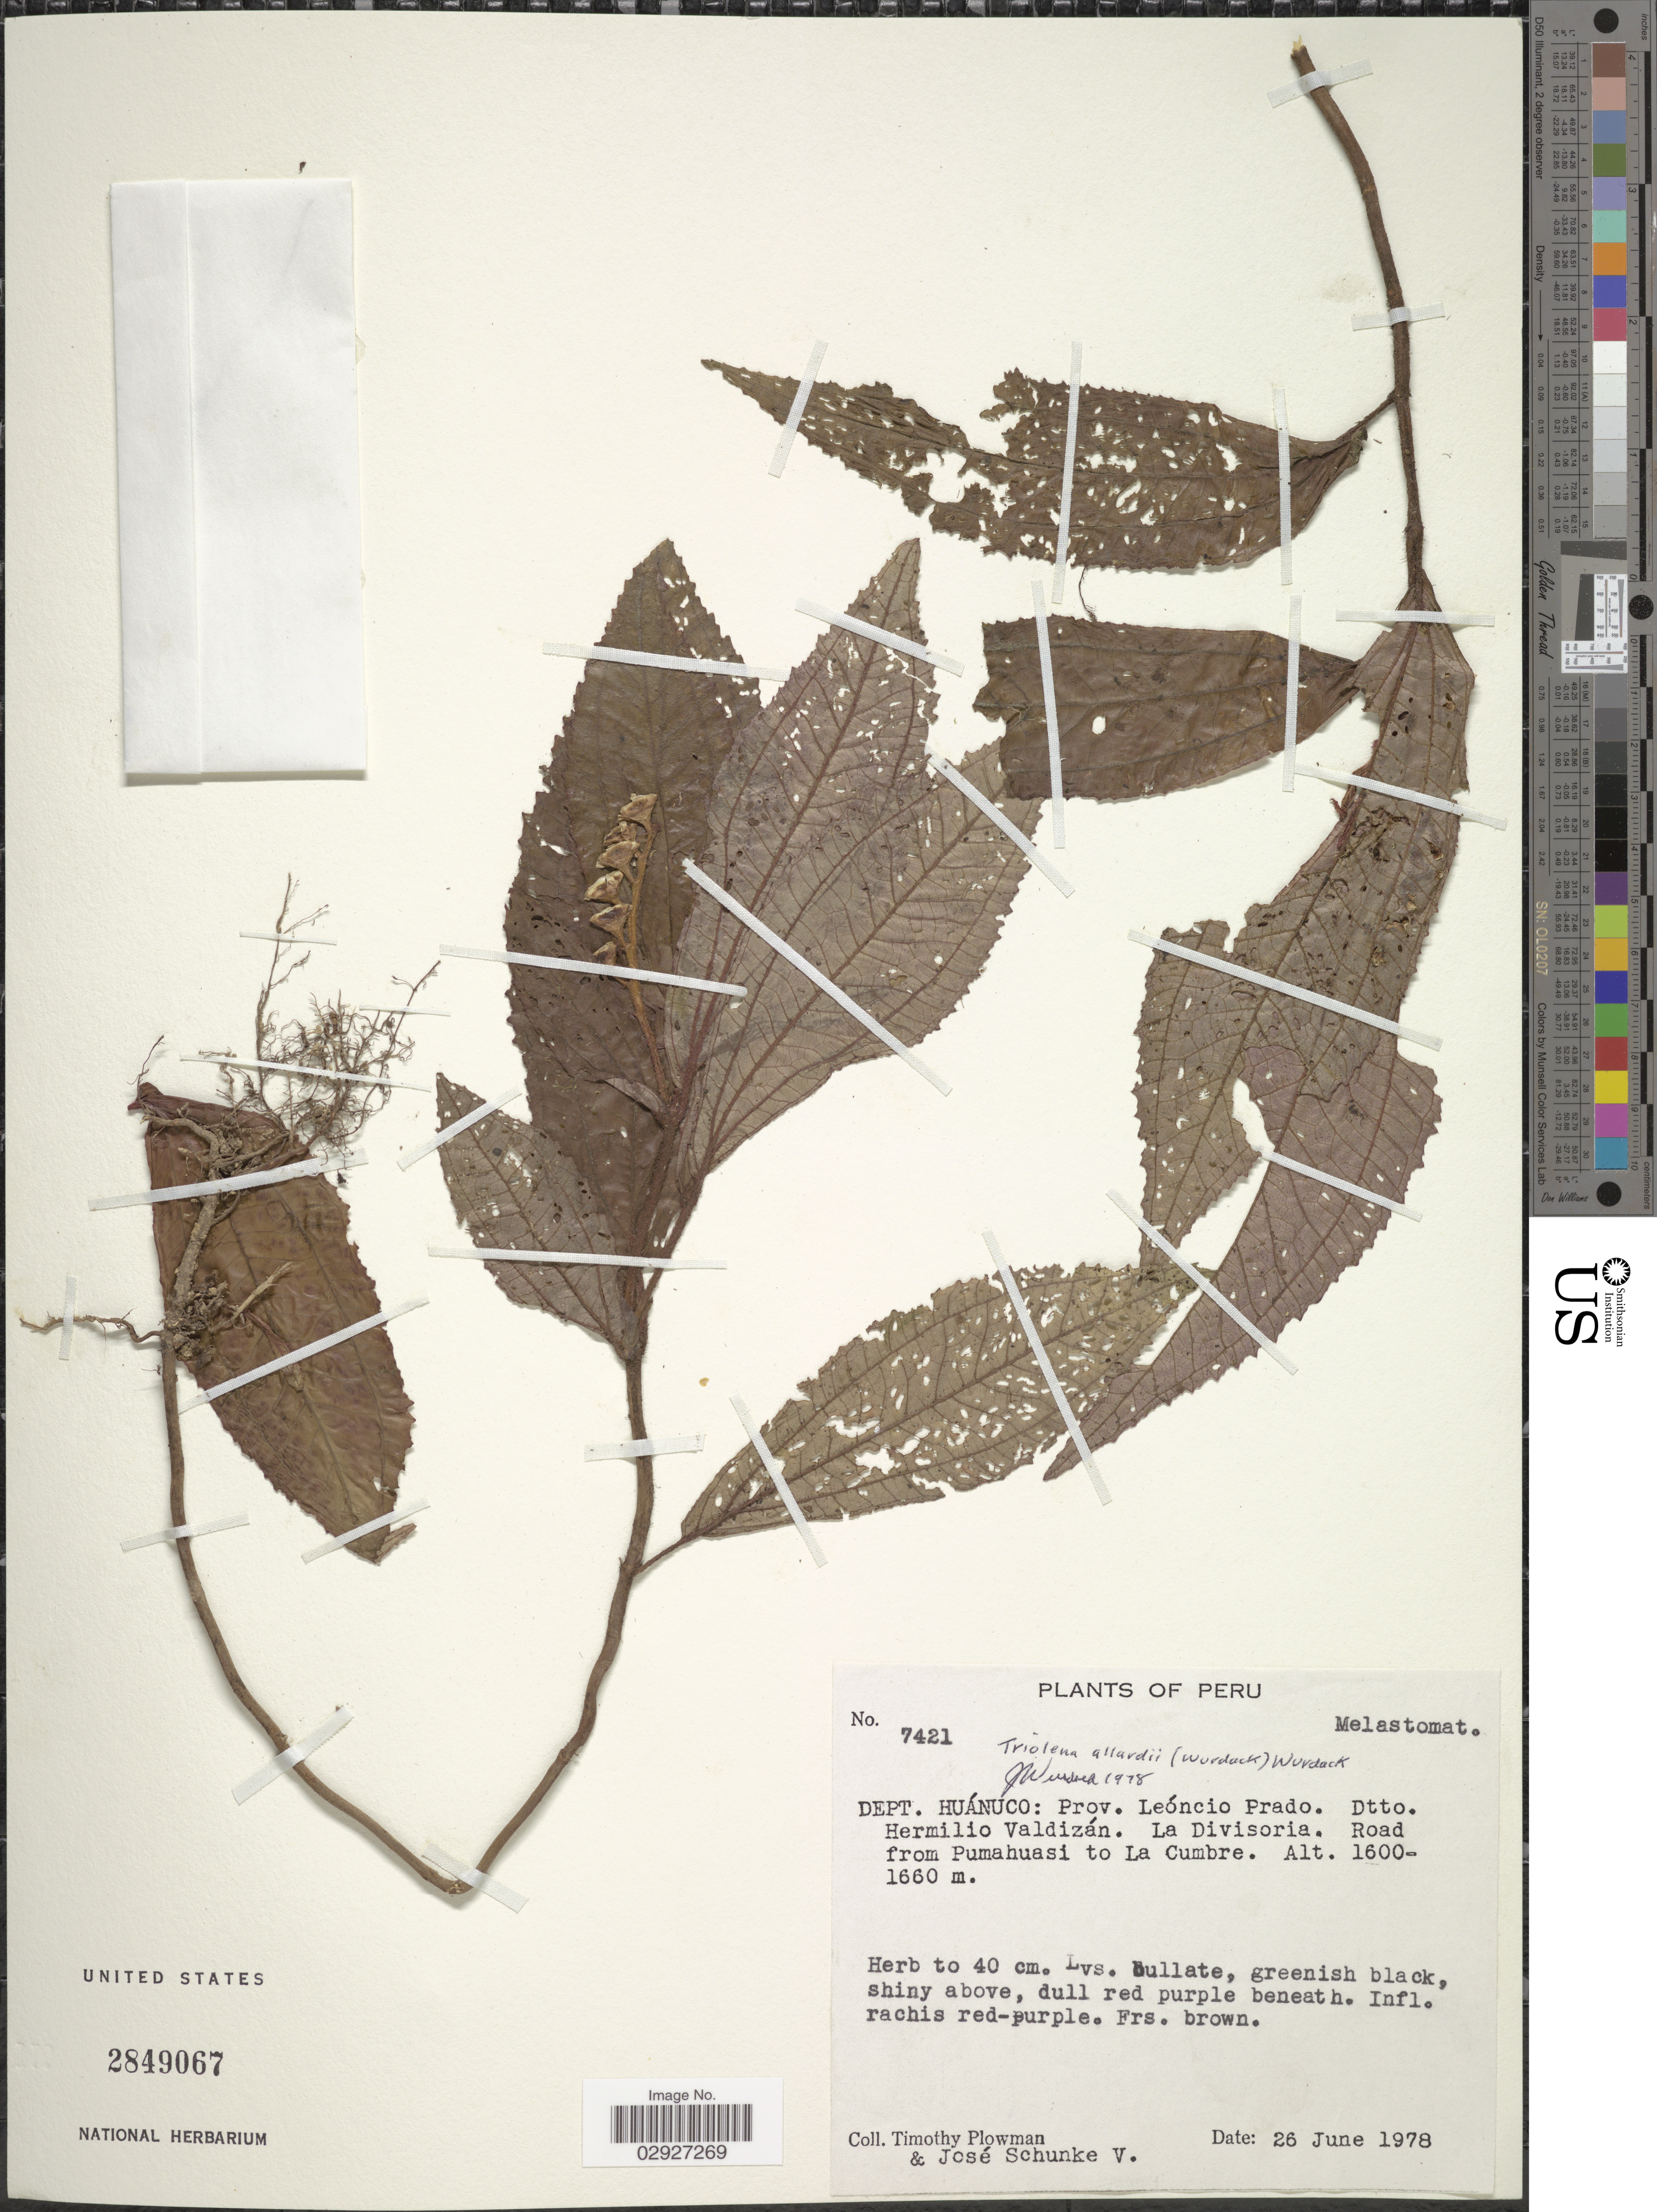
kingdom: Plantae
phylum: Tracheophyta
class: Magnoliopsida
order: Myrtales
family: Melastomataceae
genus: Triolena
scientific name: Triolena allardii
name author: (Wurdack) Wurdack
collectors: T. Plowman & J. Schunke Vigo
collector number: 7421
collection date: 1978-06-26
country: Peru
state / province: Huánuco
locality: Dept. Huánuco: Prov. Leóncio Prado, Dtto. Hermilio Valdizán, La Divisoria, Road from Pumahuasi to La Cumbre.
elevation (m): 1600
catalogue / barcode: US 2849067